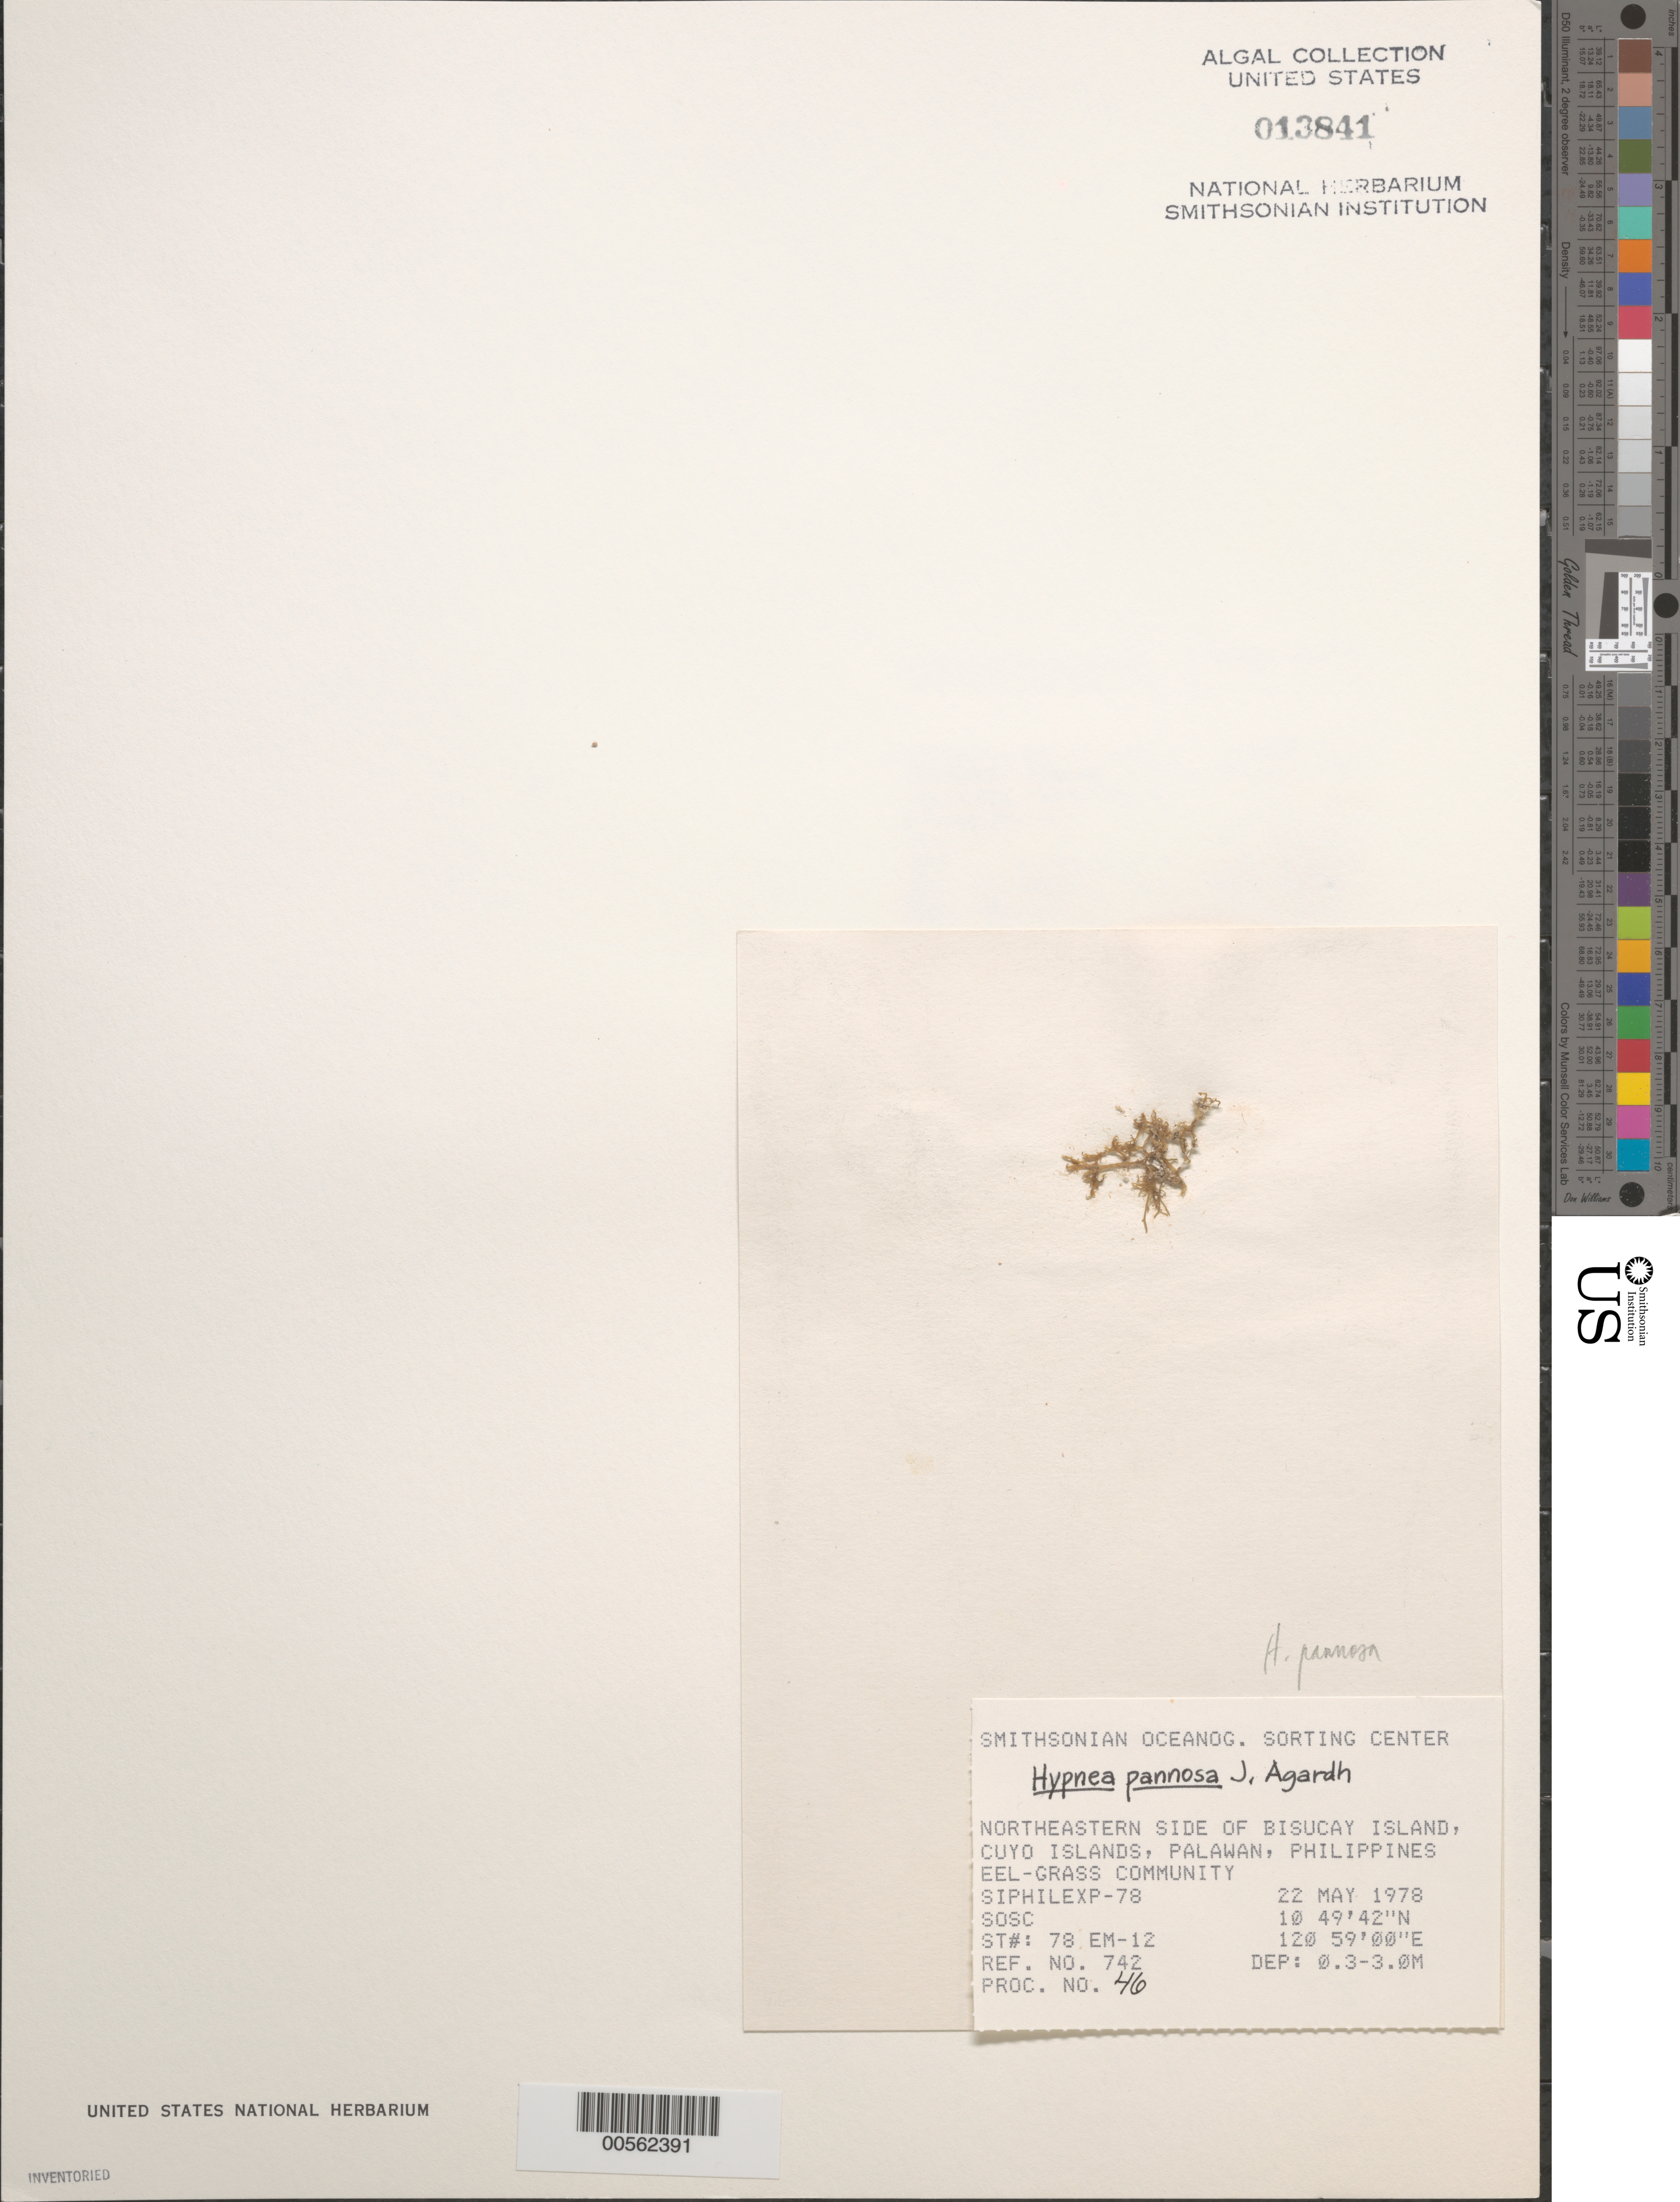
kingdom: Plantae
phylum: Rhodophyta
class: Florideophyceae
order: Gigartinales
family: Cystocloniaceae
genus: Hypnea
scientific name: Hypnea pannosa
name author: J. Agardh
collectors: SOSC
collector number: Station 78 EM-12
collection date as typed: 22 May 1978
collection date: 1978-05-22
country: Philippines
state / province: Mimaropa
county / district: Palawan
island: Bisucay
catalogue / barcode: US 13841